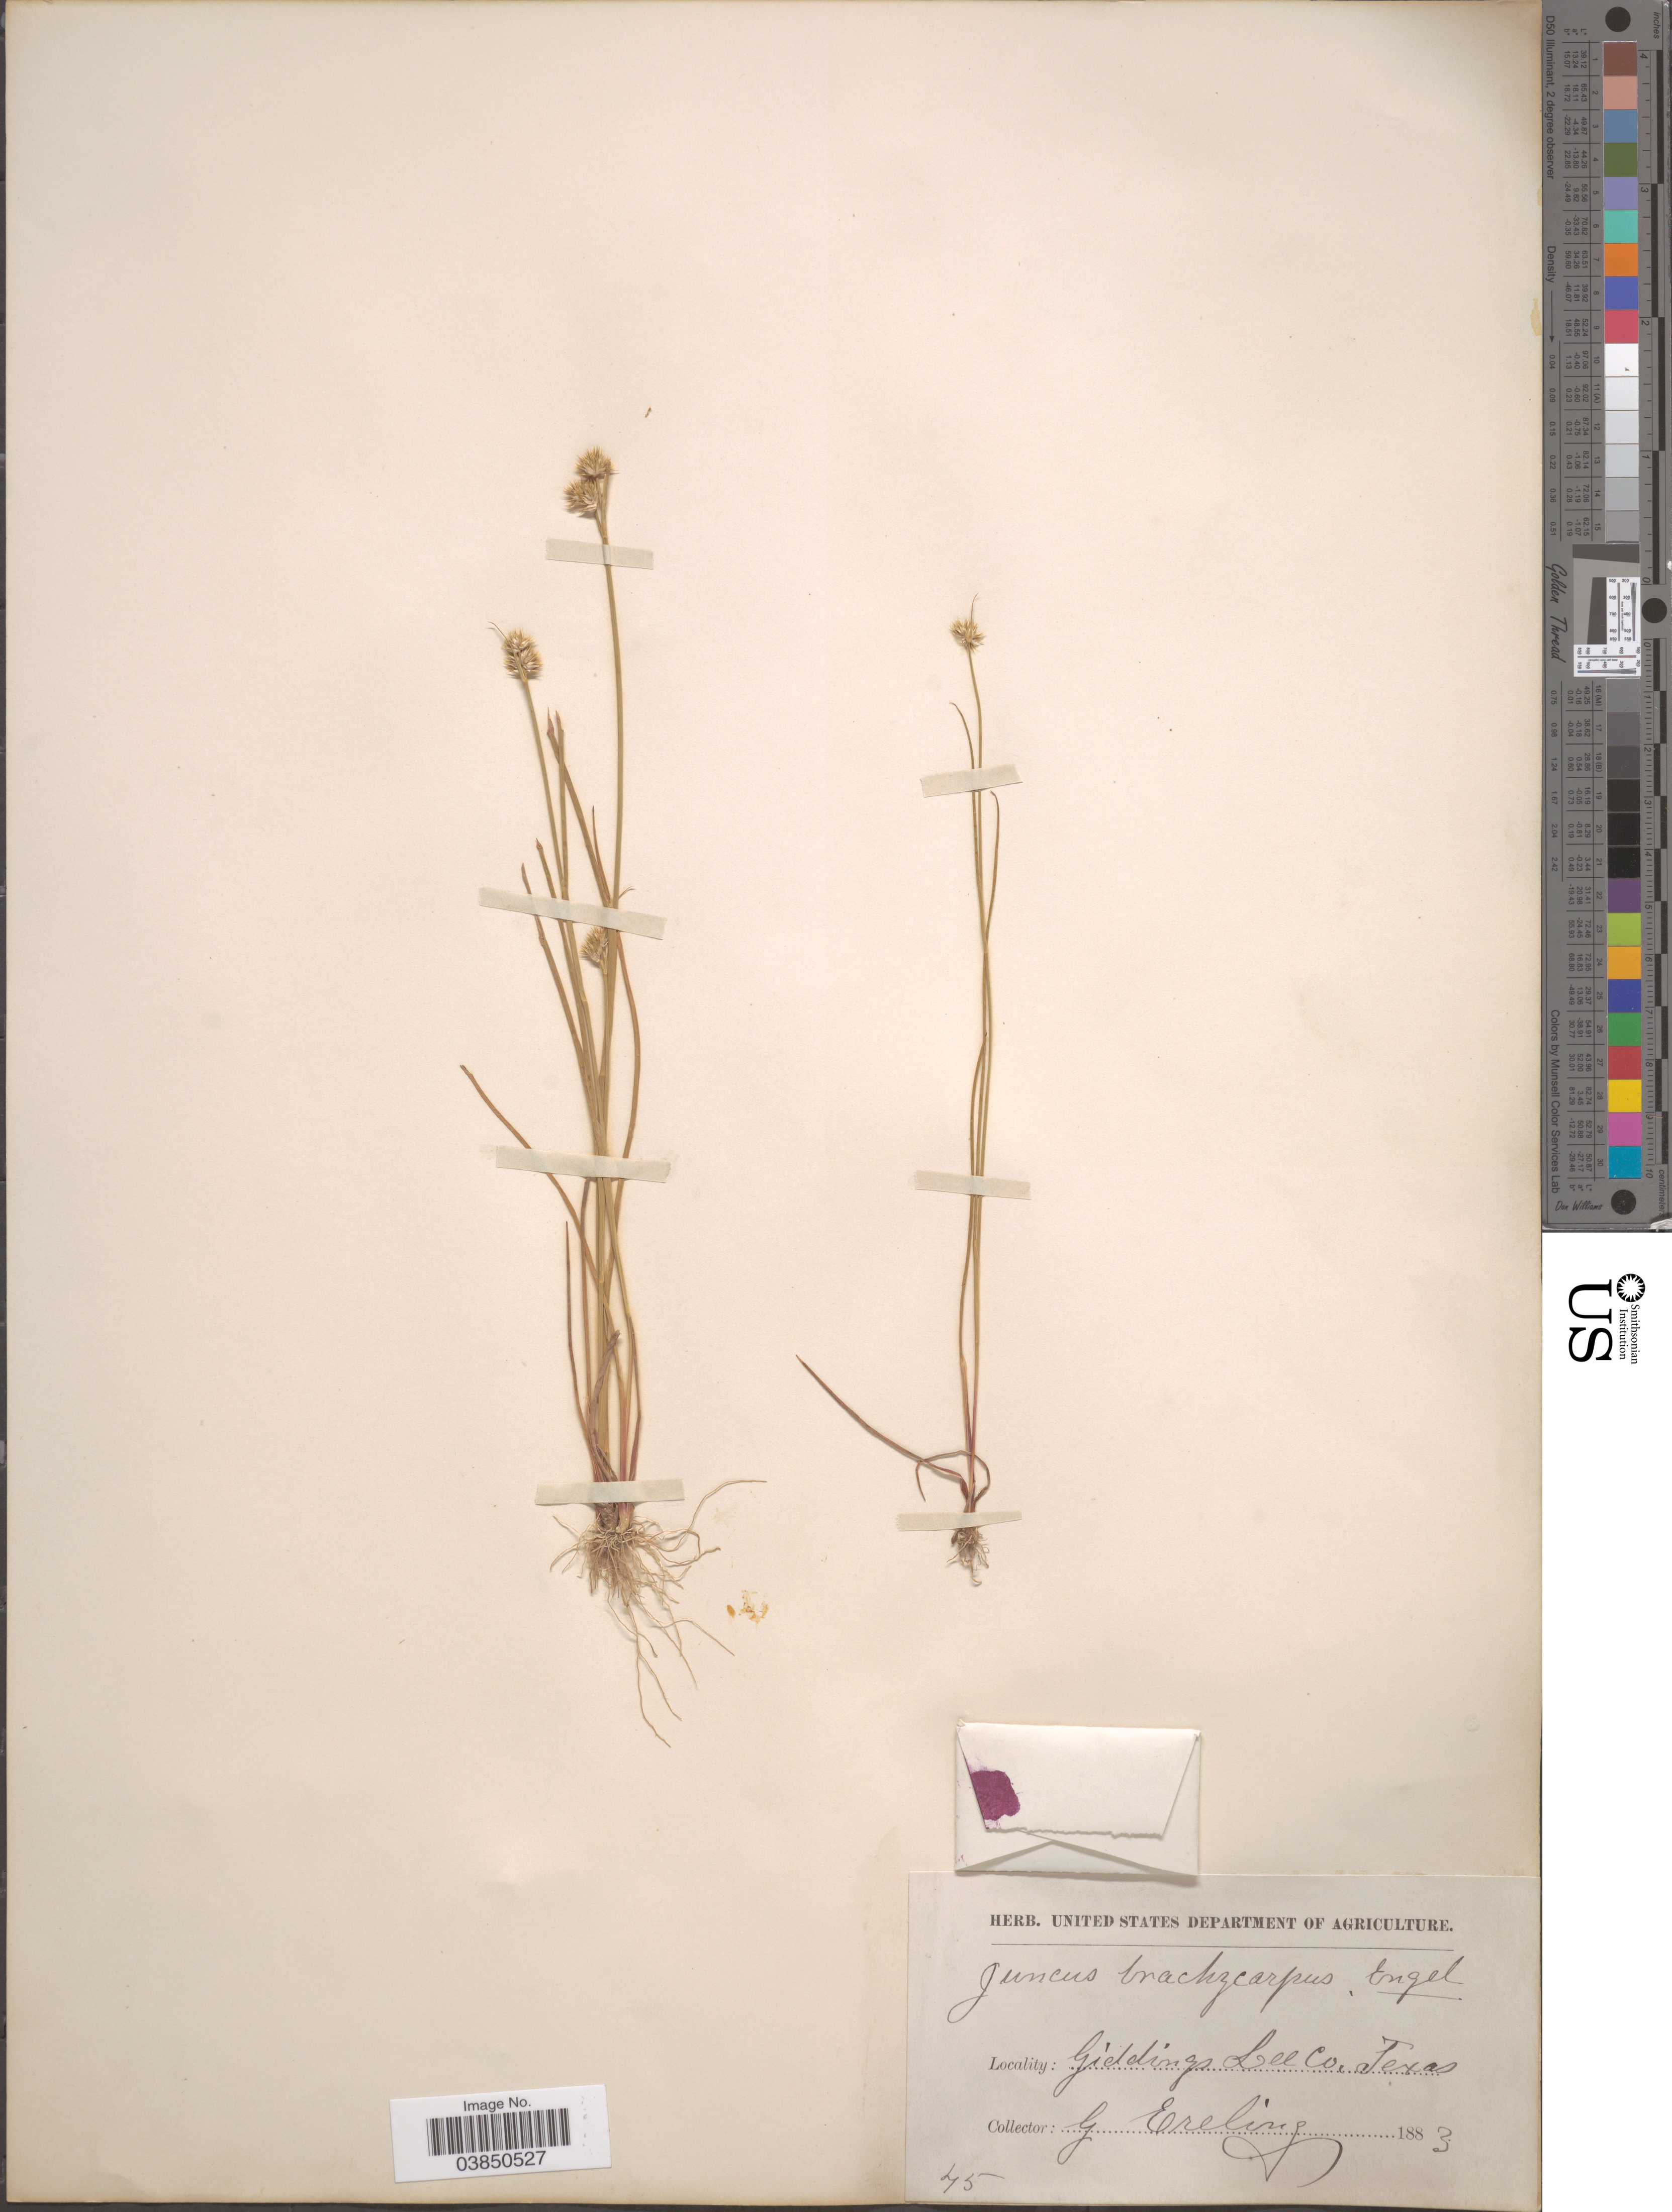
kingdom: Plantae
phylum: Tracheophyta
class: Liliopsida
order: Poales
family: Juncaceae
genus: Juncus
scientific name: Juncus brachycarpus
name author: Engelm.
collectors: G. Ereling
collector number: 45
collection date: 1883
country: United States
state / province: Texas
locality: Giddings Lee Co.